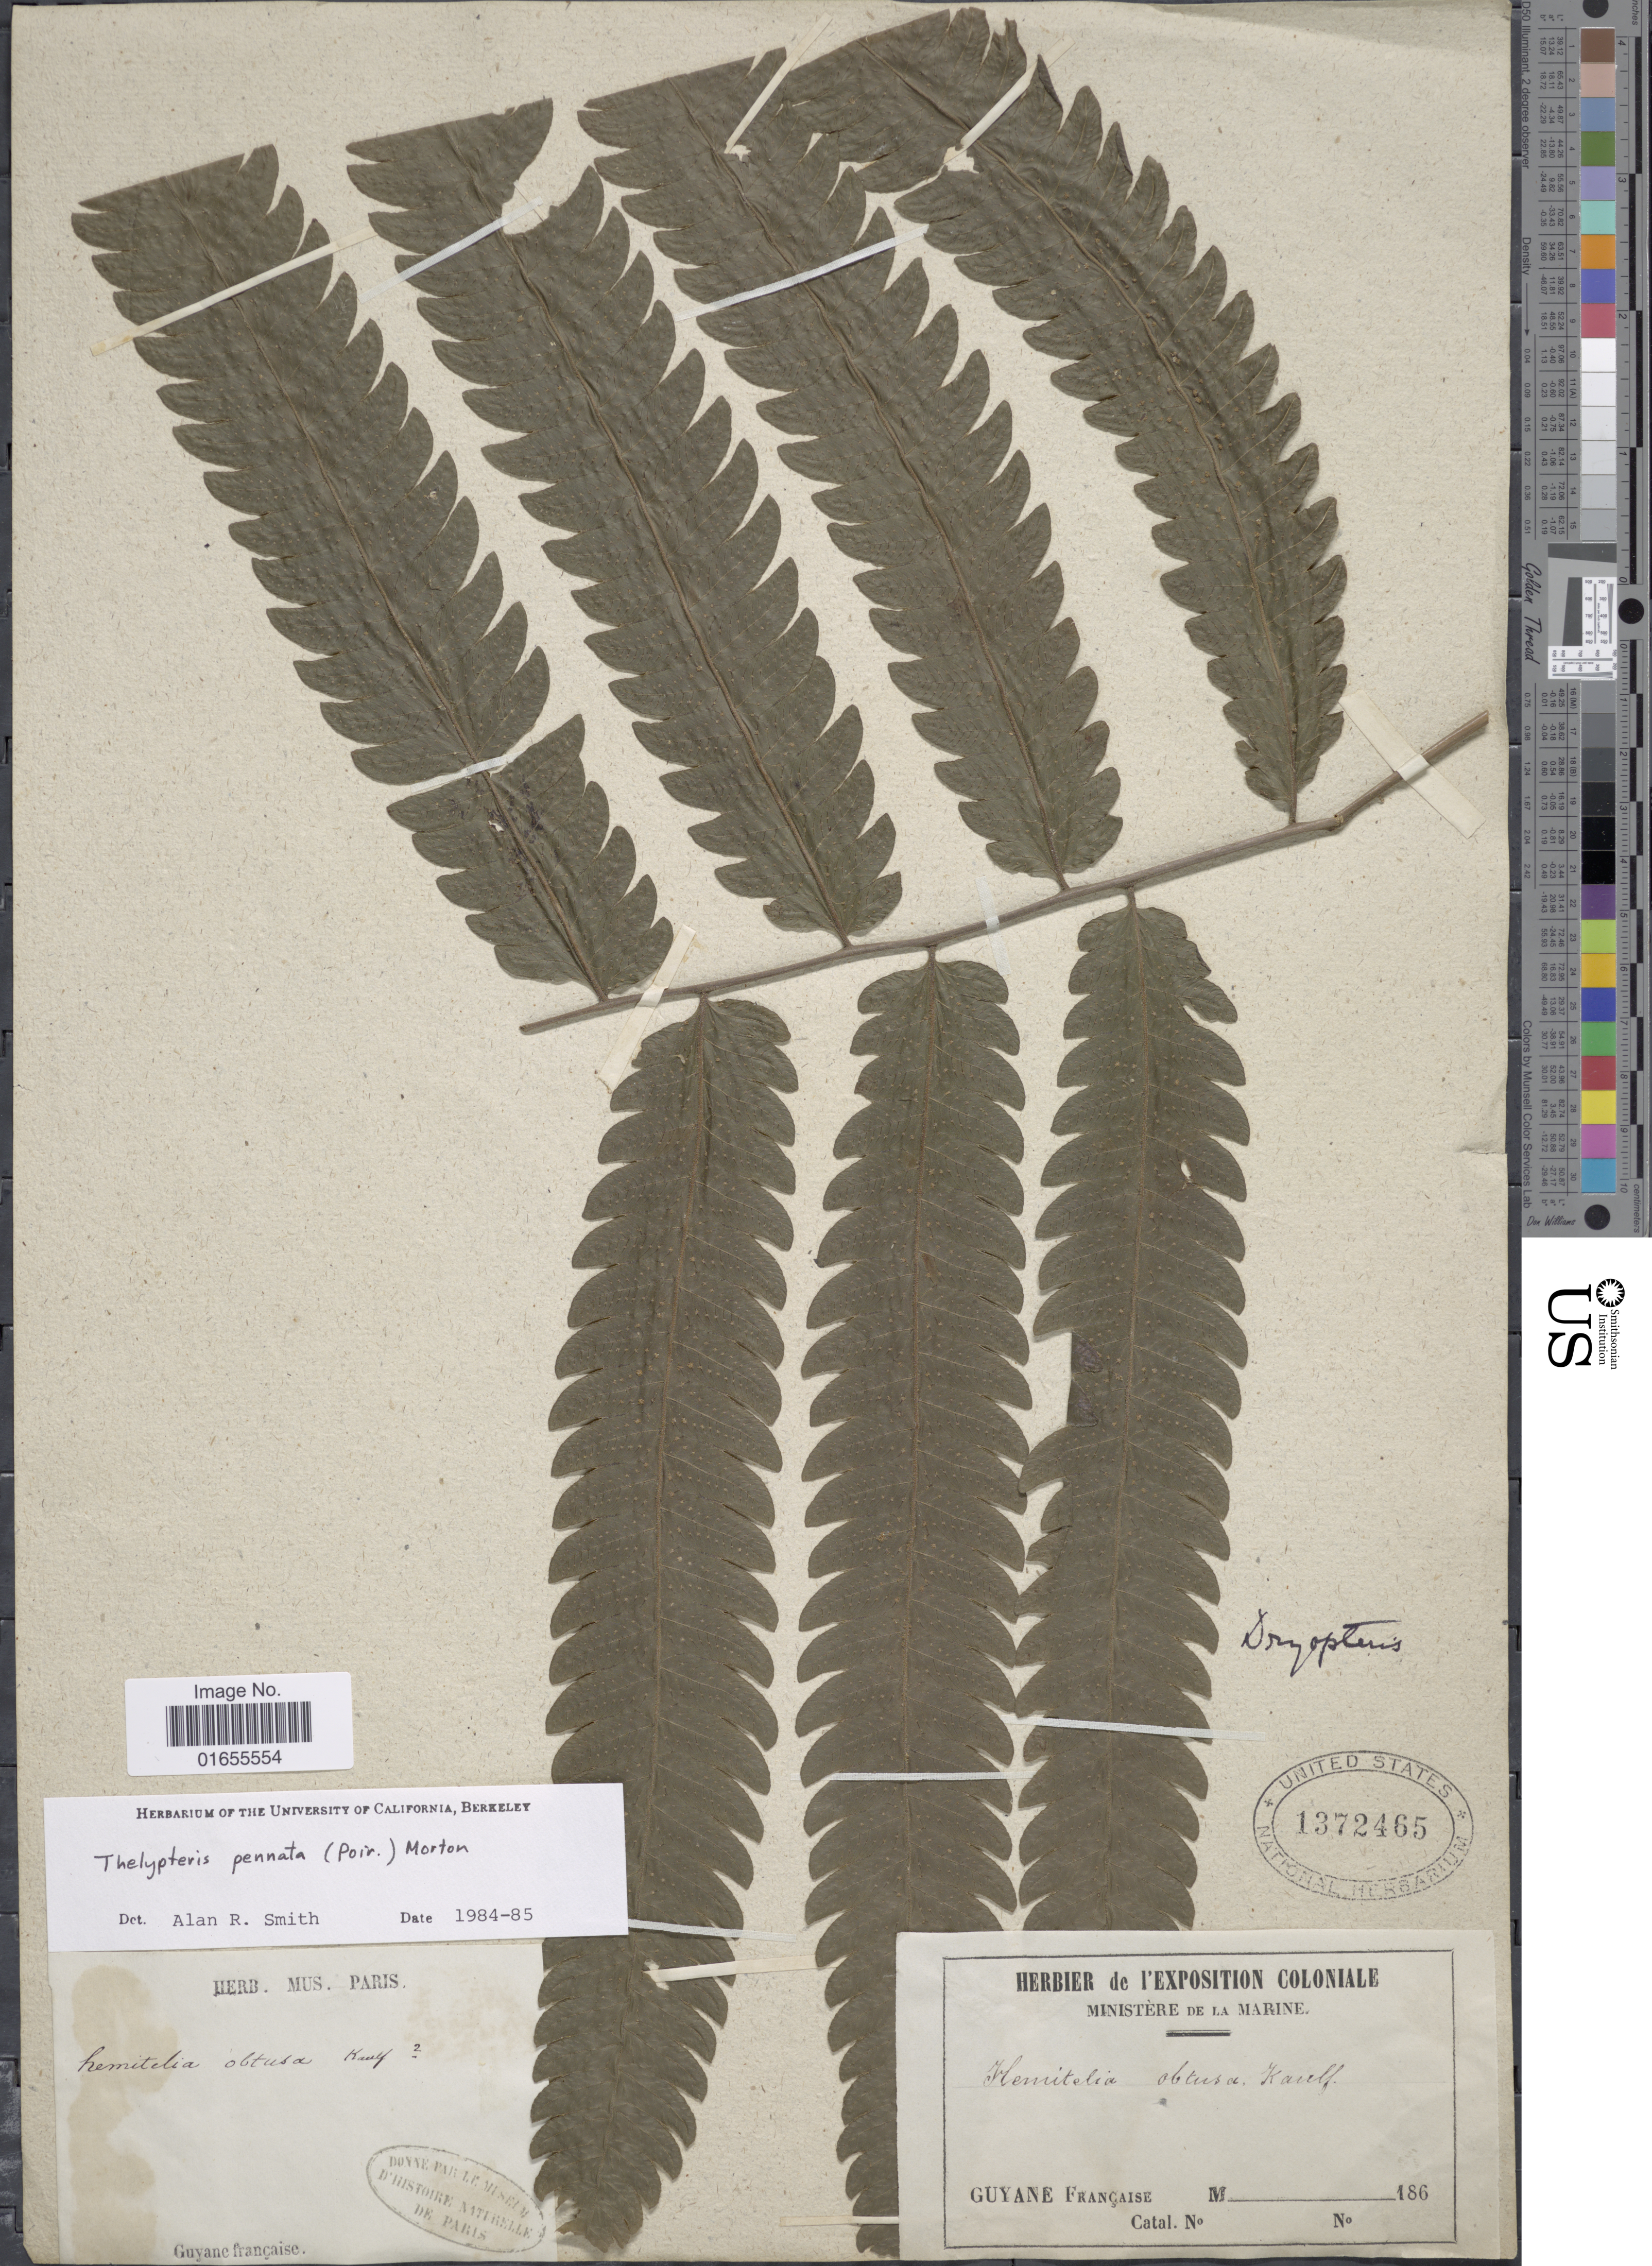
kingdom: Plantae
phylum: Tracheophyta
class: Polypodiopsida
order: Polypodiales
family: Thelypteridaceae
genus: Goniopteris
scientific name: Goniopteris pennata (Poir.) comb. nov., ined 2015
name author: (Poir.)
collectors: ex herb. L'Exposition Coloniale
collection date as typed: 186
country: French Guiana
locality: Guyane Francaise.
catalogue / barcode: US 1372465